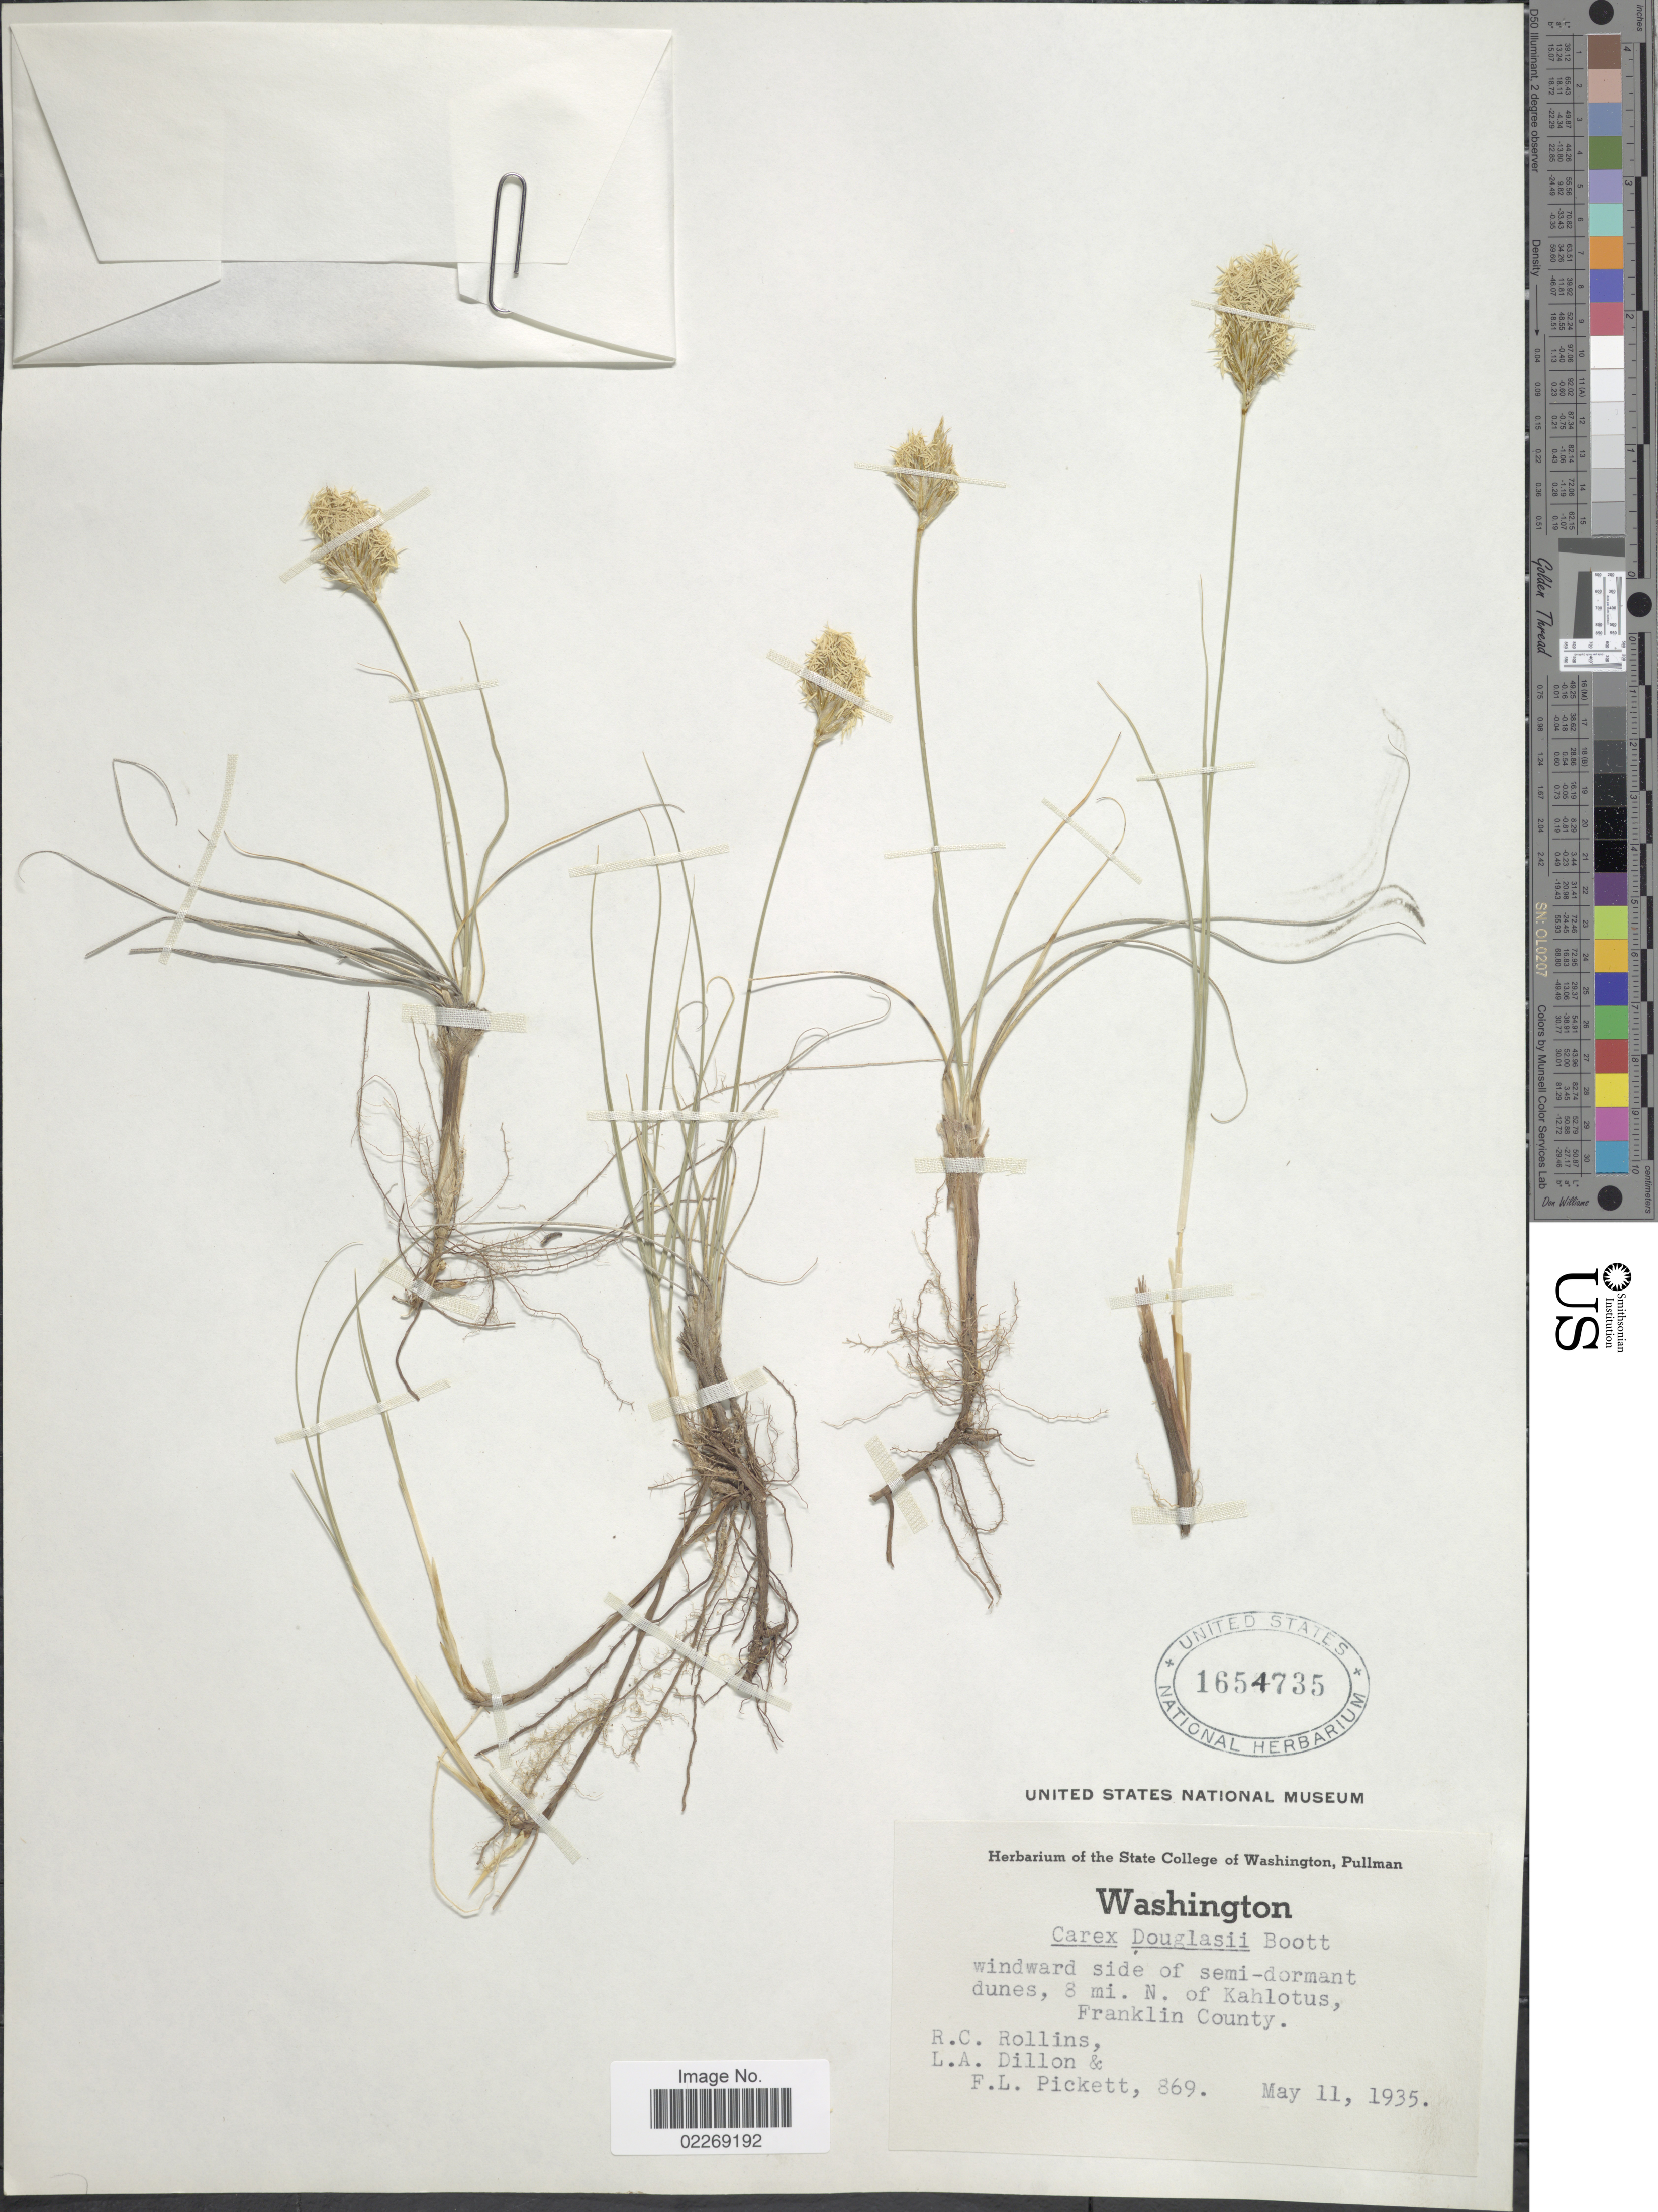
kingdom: Plantae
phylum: Tracheophyta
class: Liliopsida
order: Poales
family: Cyperaceae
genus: Carex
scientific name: Carex douglasii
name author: Boott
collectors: R. C. Rollins, L. Dillon & F. Pickett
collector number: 869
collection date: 1935-05-11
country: United States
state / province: Washington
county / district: Franklin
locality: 8 mi. N. of Kahlotus, Franklin County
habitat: windward side of semi-dormant dunes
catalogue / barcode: US 1654735